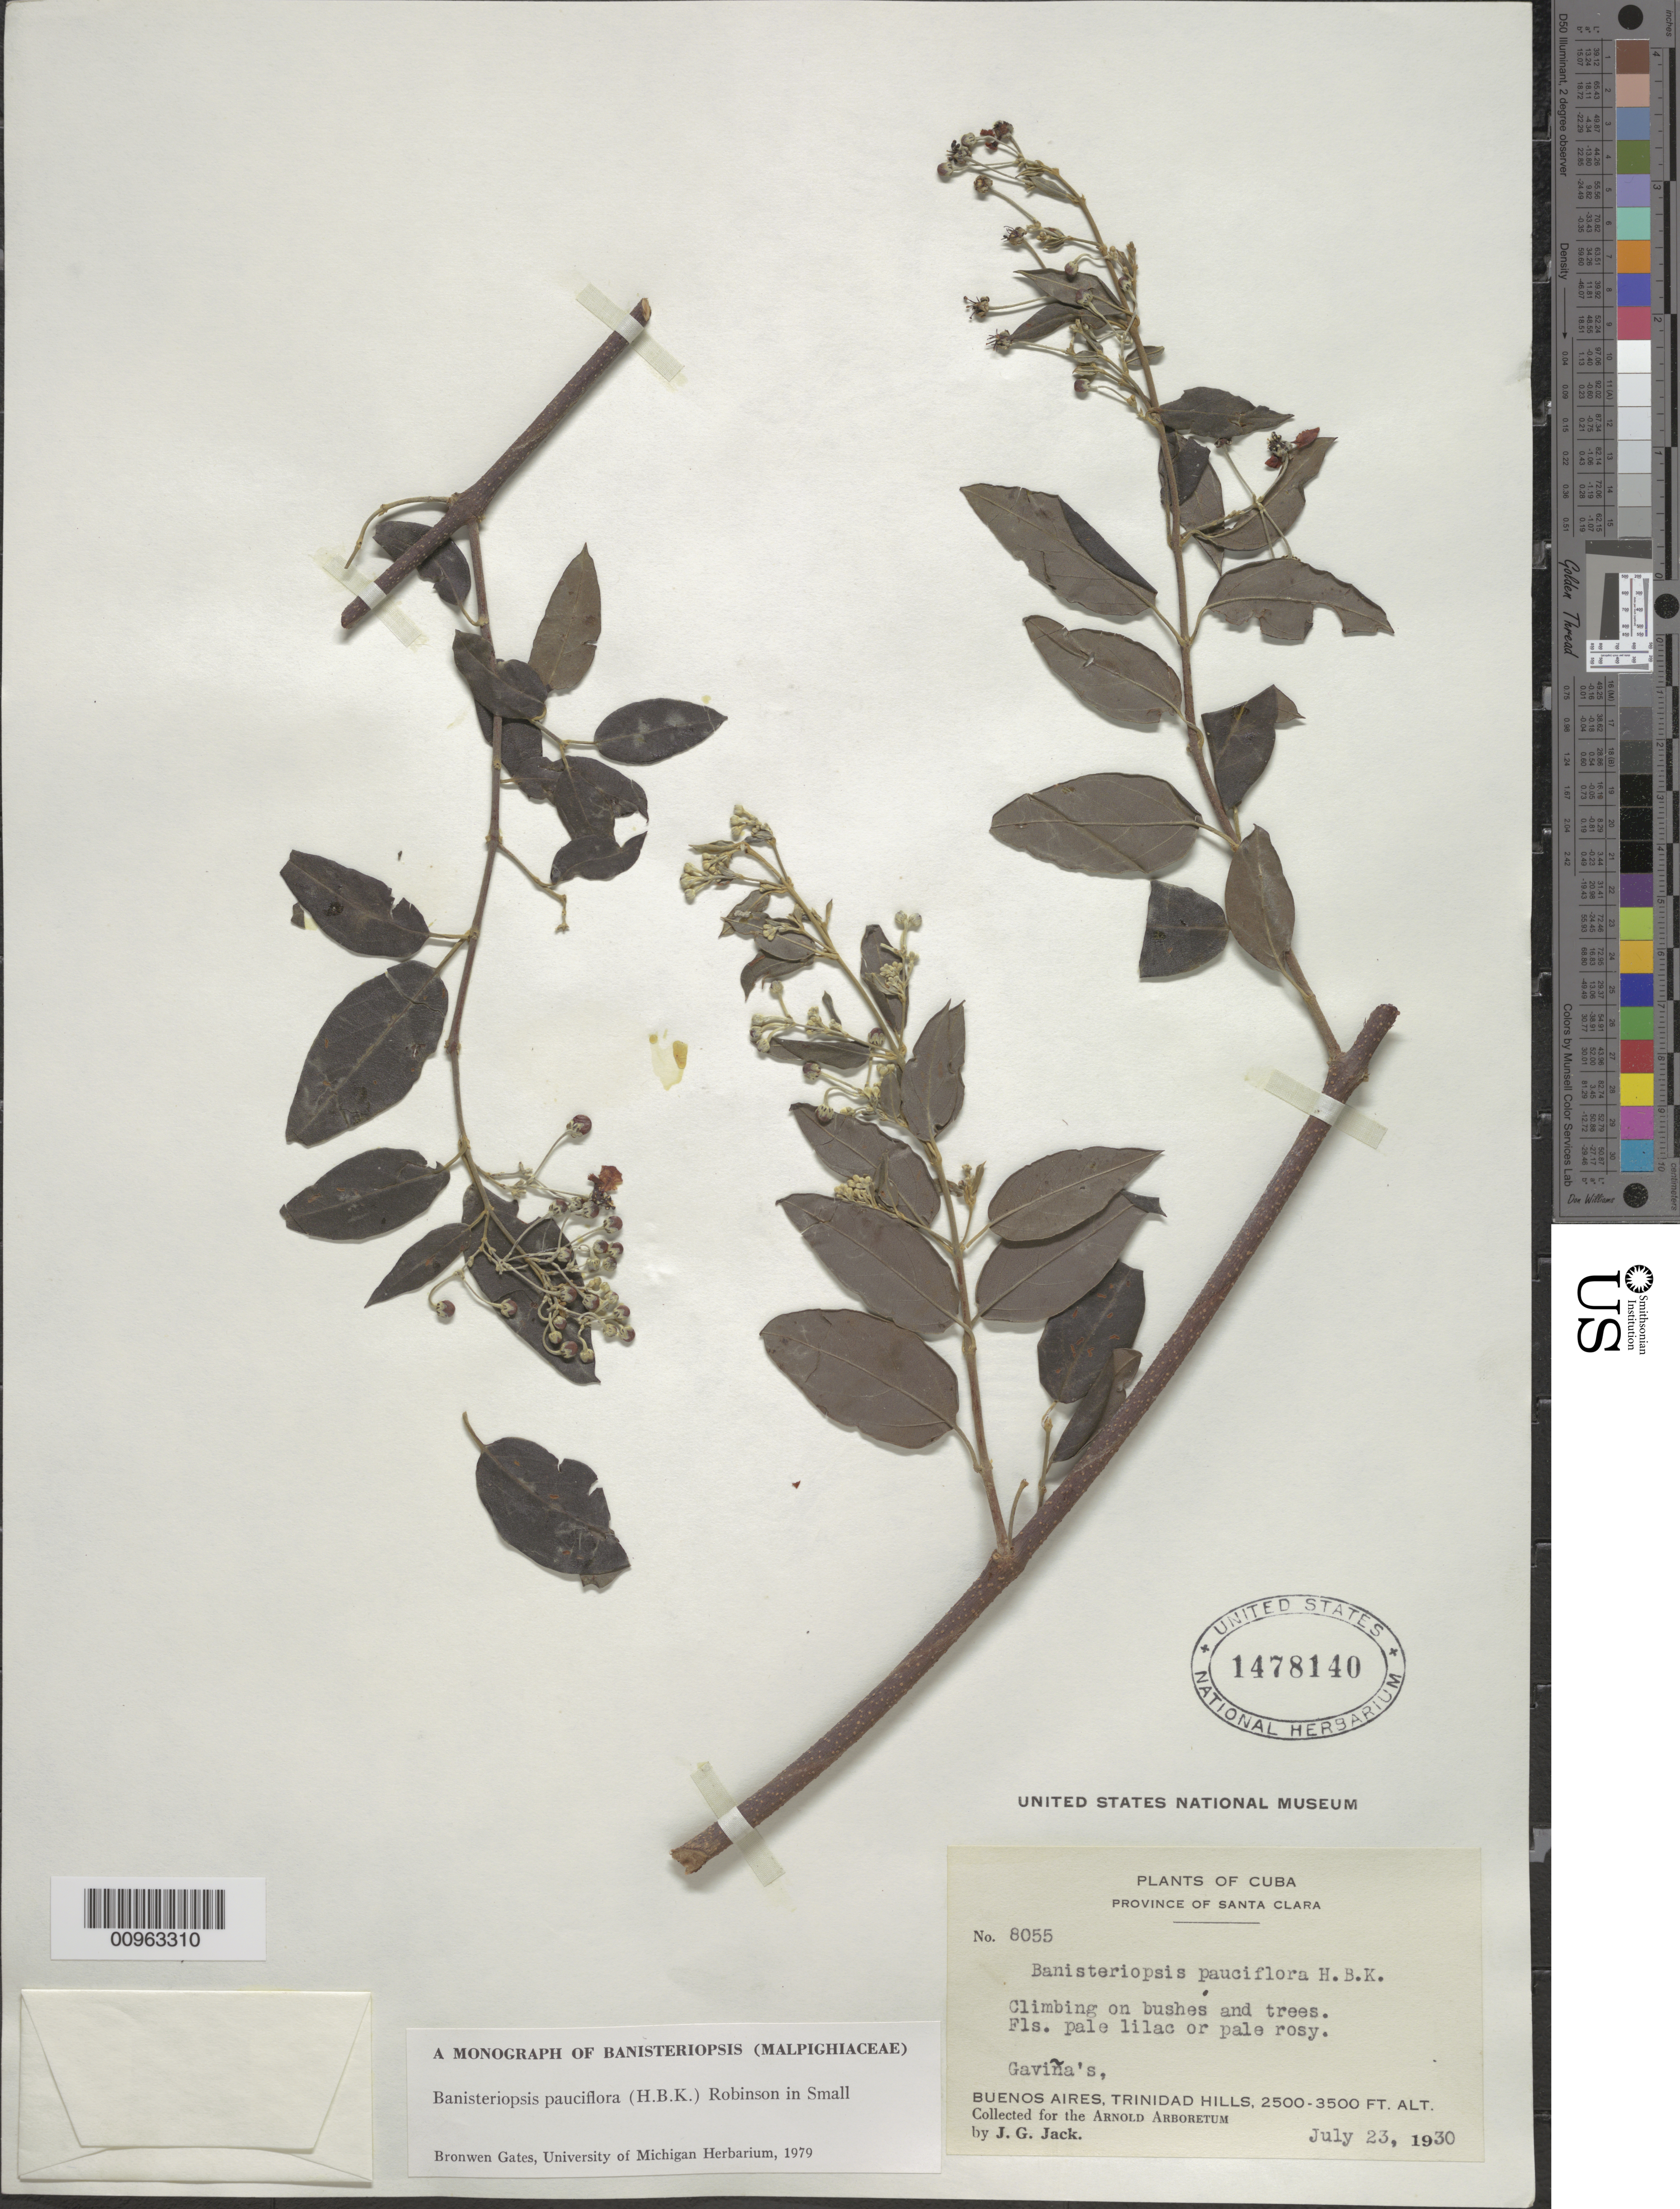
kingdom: Plantae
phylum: Tracheophyta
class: Magnoliopsida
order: Malpighiales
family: Malpighiaceae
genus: Banisteriopsis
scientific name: Banisteriopsis pauciflora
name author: (Kunth) C.B. Rob.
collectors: J. G. Jack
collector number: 8055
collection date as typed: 23 Jul 1930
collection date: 1930-07-23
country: Cuba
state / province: Las Villas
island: Cuba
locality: Gavinas, Buenos Aires, Trinidad Hills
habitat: Climbing on bushes and trees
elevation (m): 762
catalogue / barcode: US 1478140